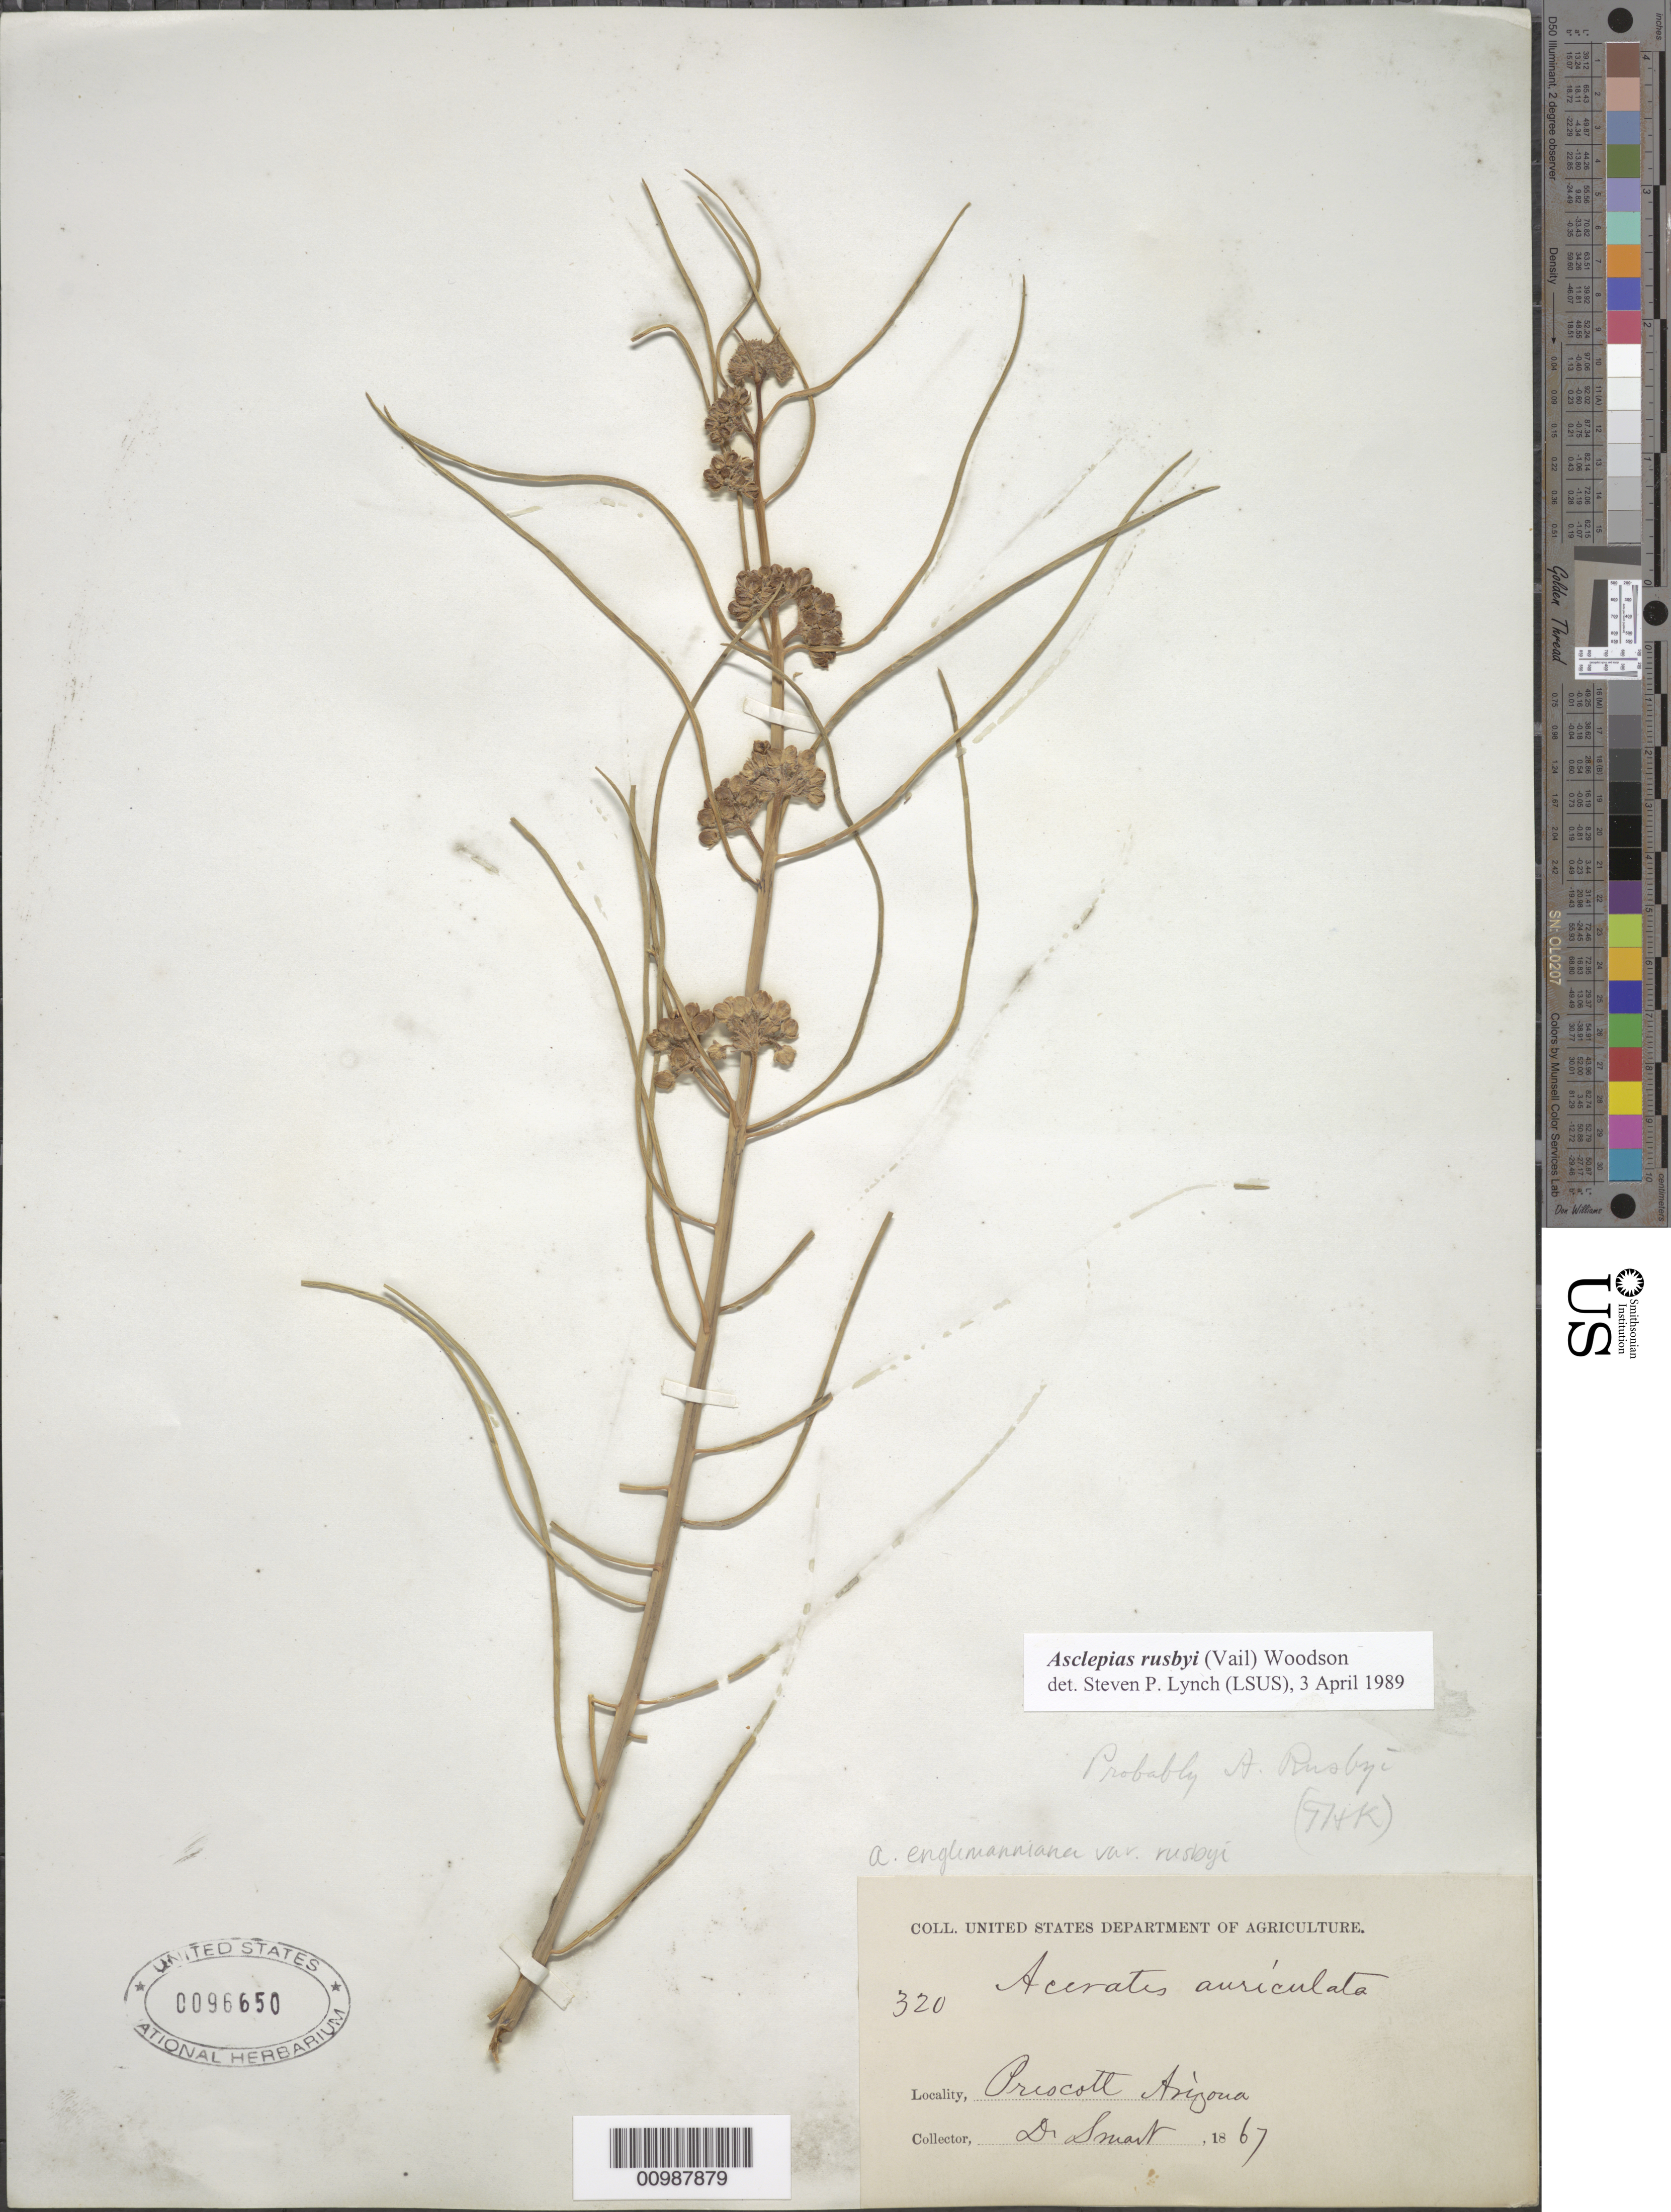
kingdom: Plantae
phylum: Tracheophyta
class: Magnoliopsida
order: Gentianales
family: Apocynaceae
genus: Asclepias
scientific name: Asclepias engelmanniana var. rusbyi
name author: (Vail) Kearney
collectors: C. Smart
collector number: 320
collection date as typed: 1867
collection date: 1867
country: United States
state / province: Arizona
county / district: Yavapai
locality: Prescott.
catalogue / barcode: US 96650